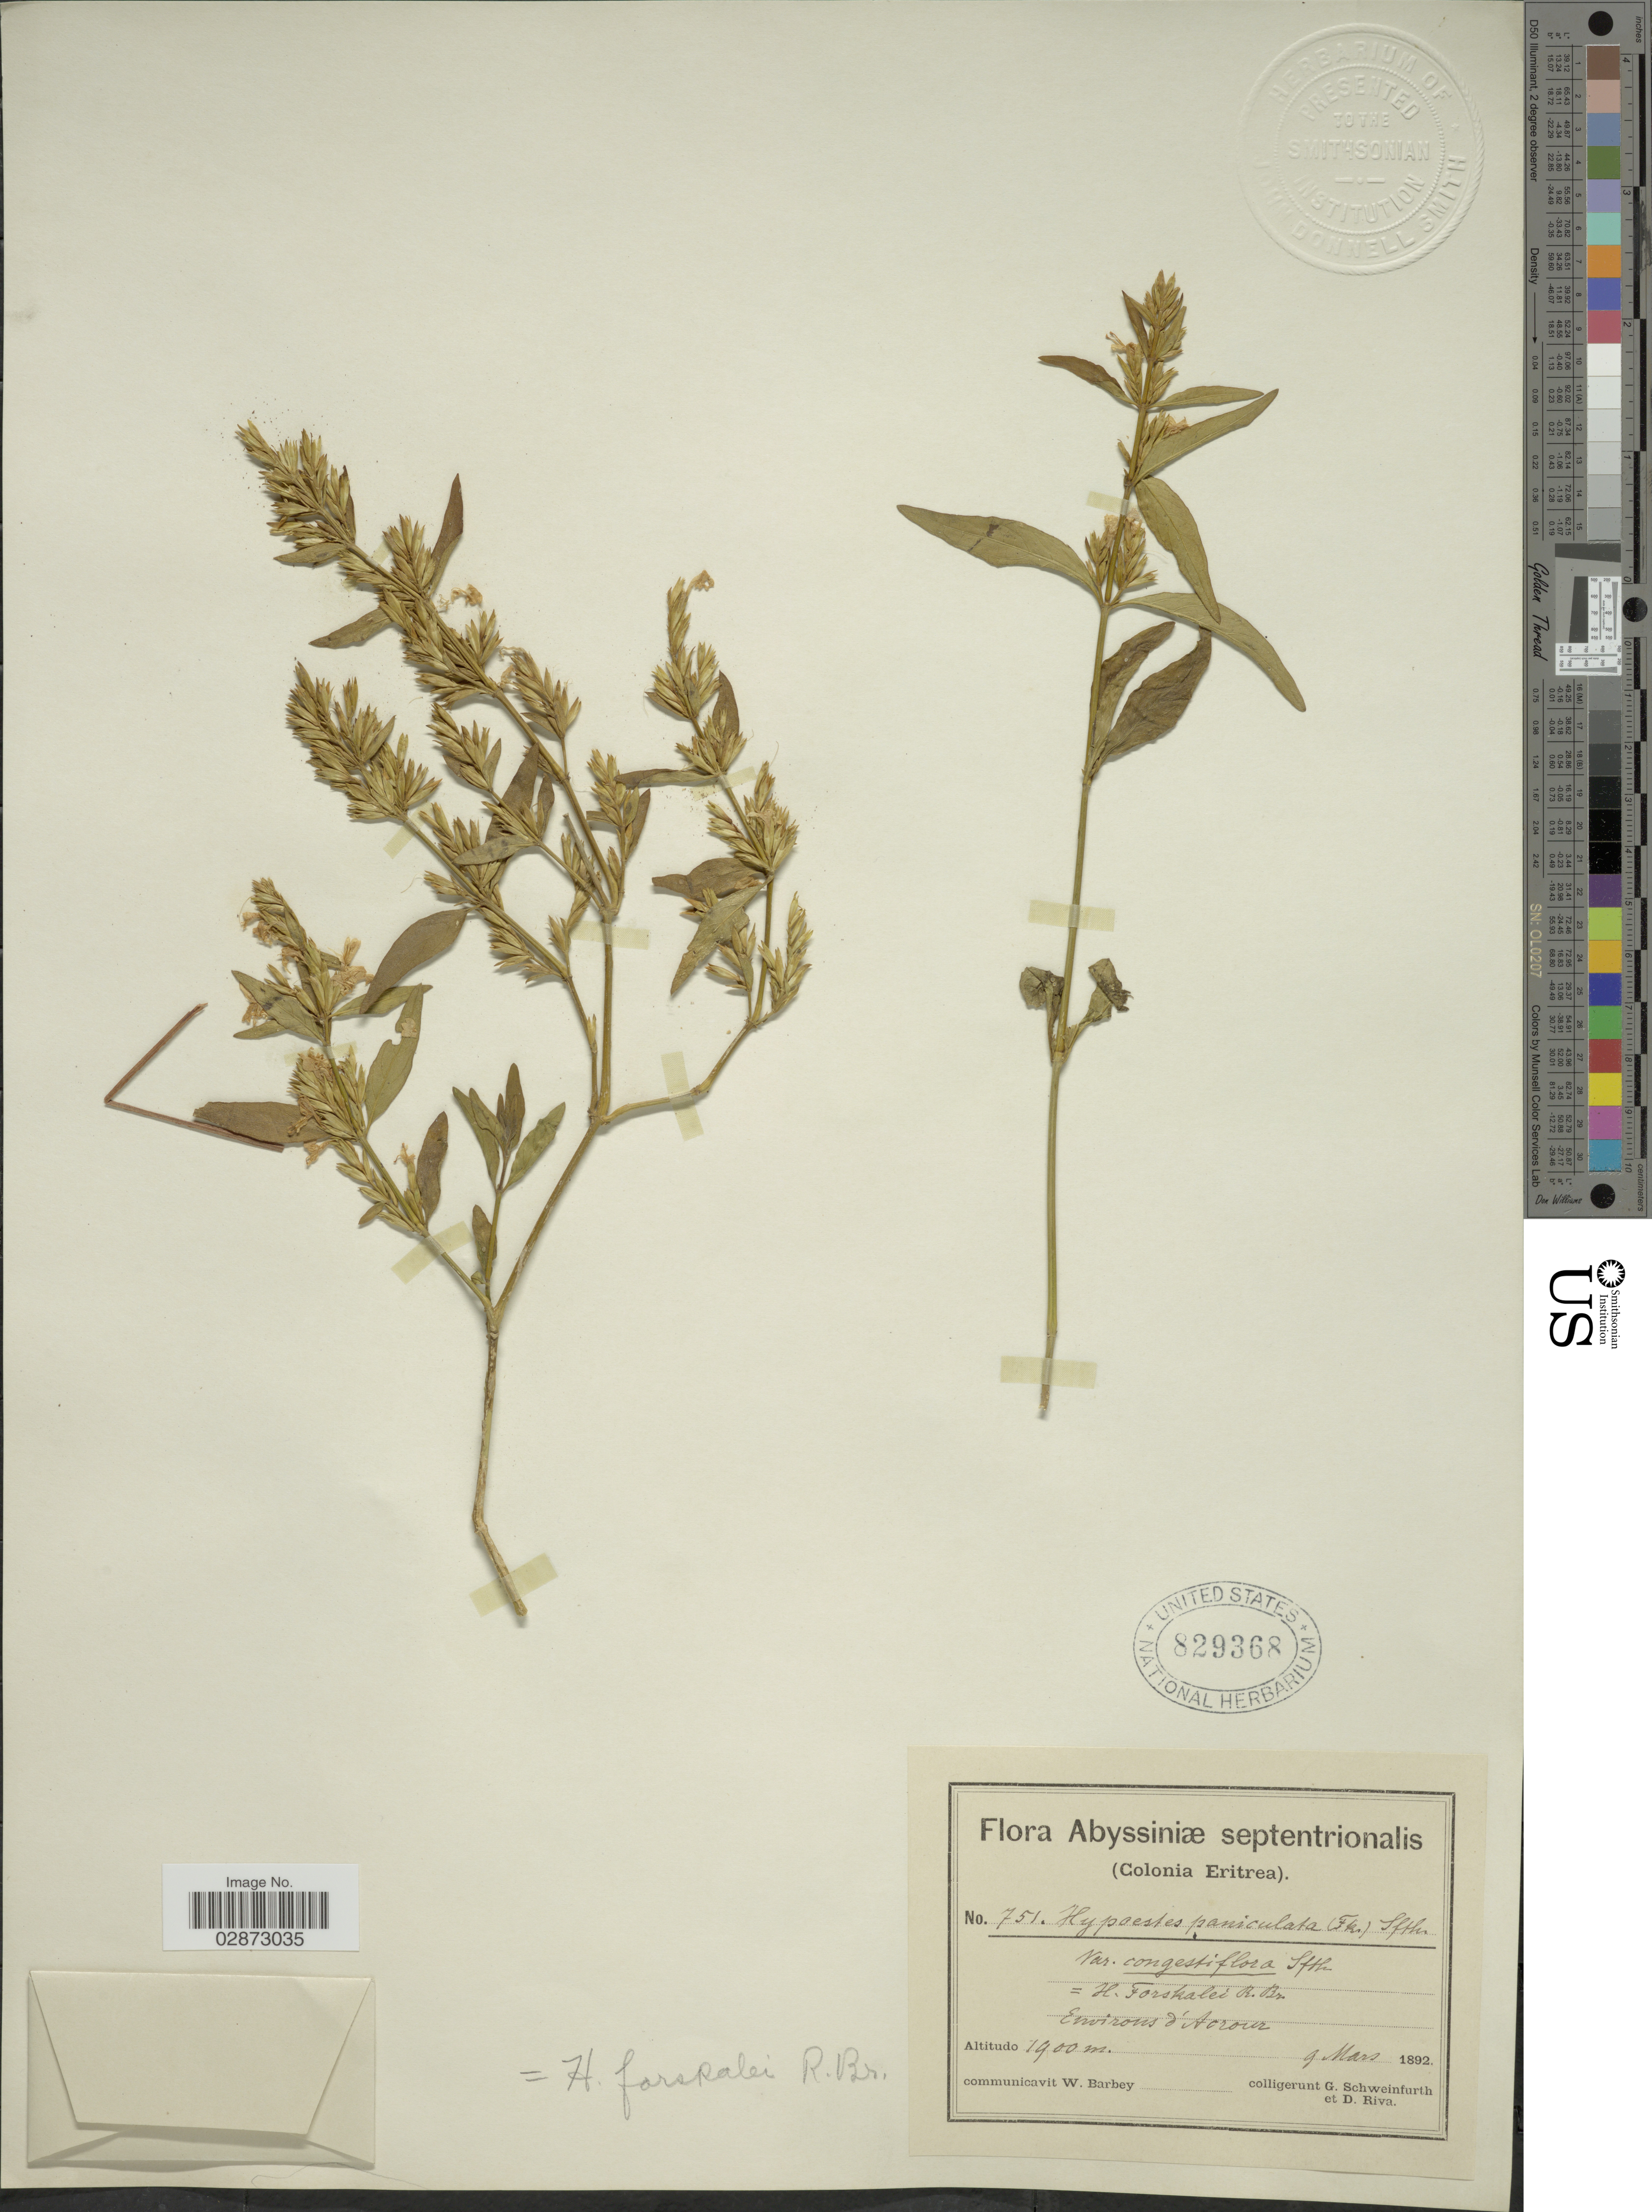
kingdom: Plantae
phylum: Tracheophyta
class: Magnoliopsida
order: Lamiales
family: Acanthaceae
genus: Hypoestes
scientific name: Hypoestes forsskaolii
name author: (Vahl) R. Br.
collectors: G. A. Schweinfurth (herbarium) & D. Riva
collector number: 751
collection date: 1892-03-09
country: Eritrea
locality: Abyssiniæ septentrionalis (Colonia Eritrea). Environs d'Acrour.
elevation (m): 1900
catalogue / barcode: US 829368